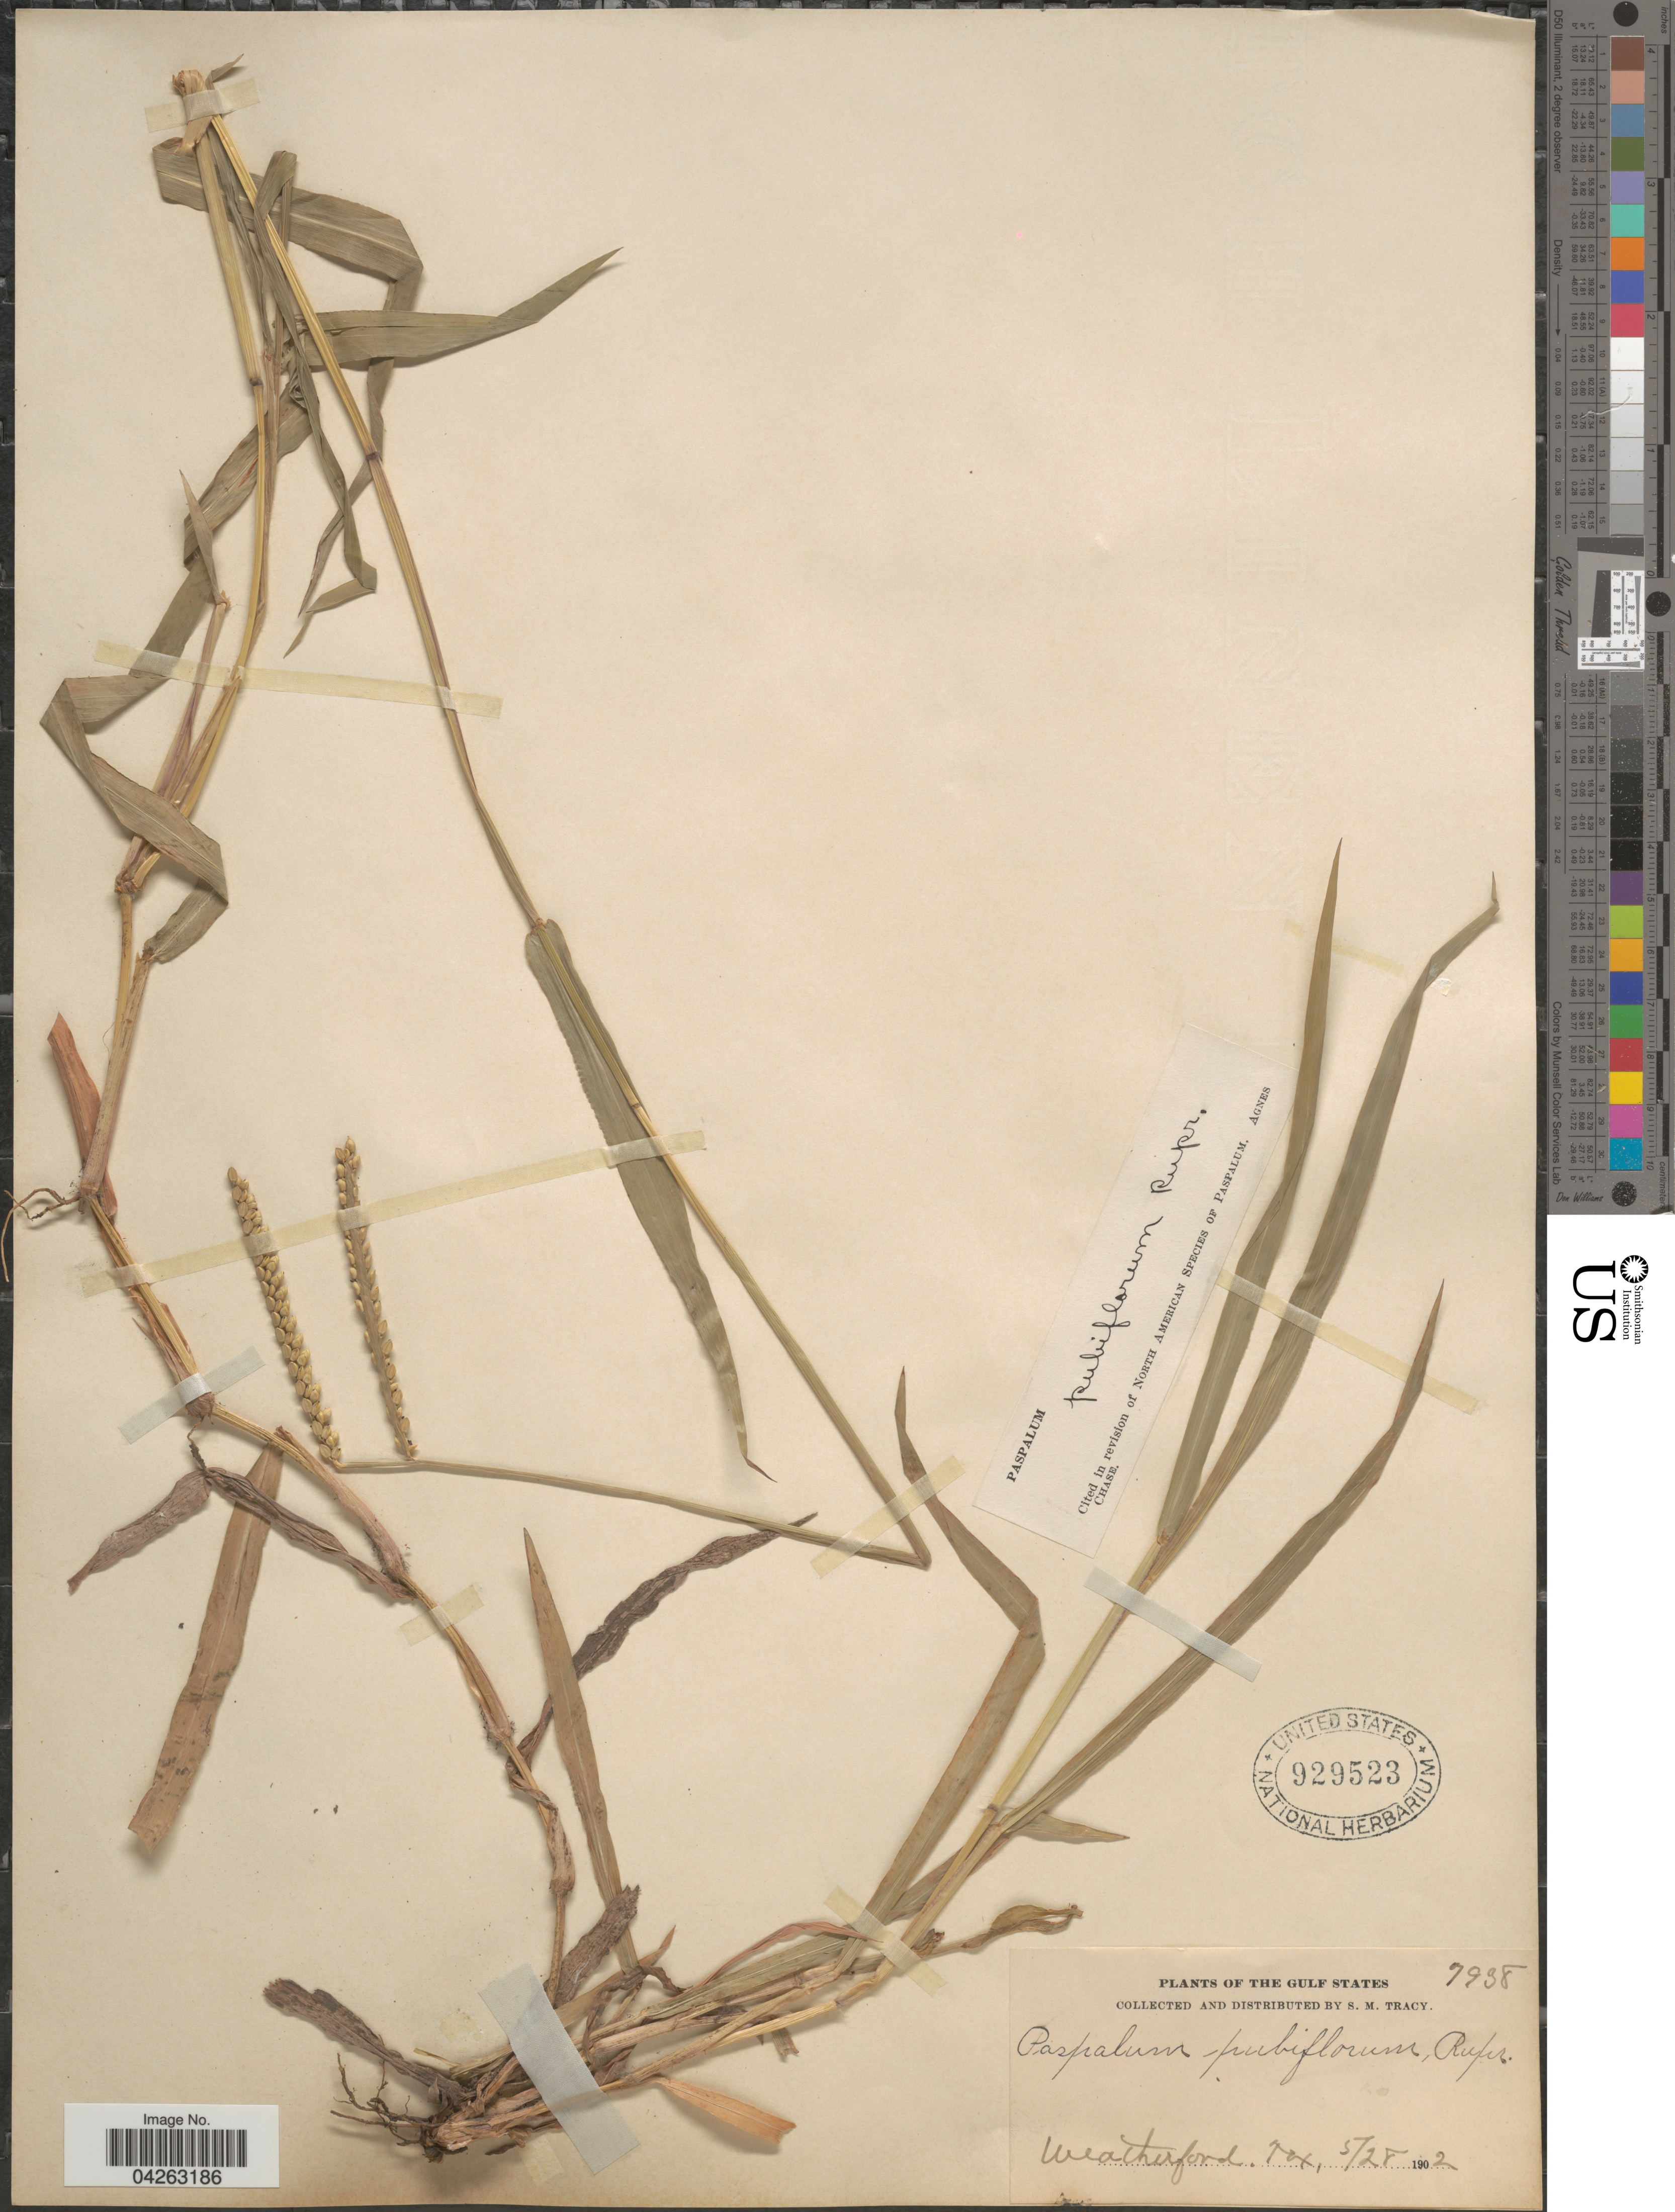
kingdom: Plantae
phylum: Tracheophyta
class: Liliopsida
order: Poales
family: Poaceae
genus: Paspalum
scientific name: Paspalum pubiflorum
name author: Rupr. ex E. Fourn.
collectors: S. M. Tracy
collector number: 7938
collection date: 1902-05-28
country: United States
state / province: Texas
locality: The Gulf States. Weatherford.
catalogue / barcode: US 929523